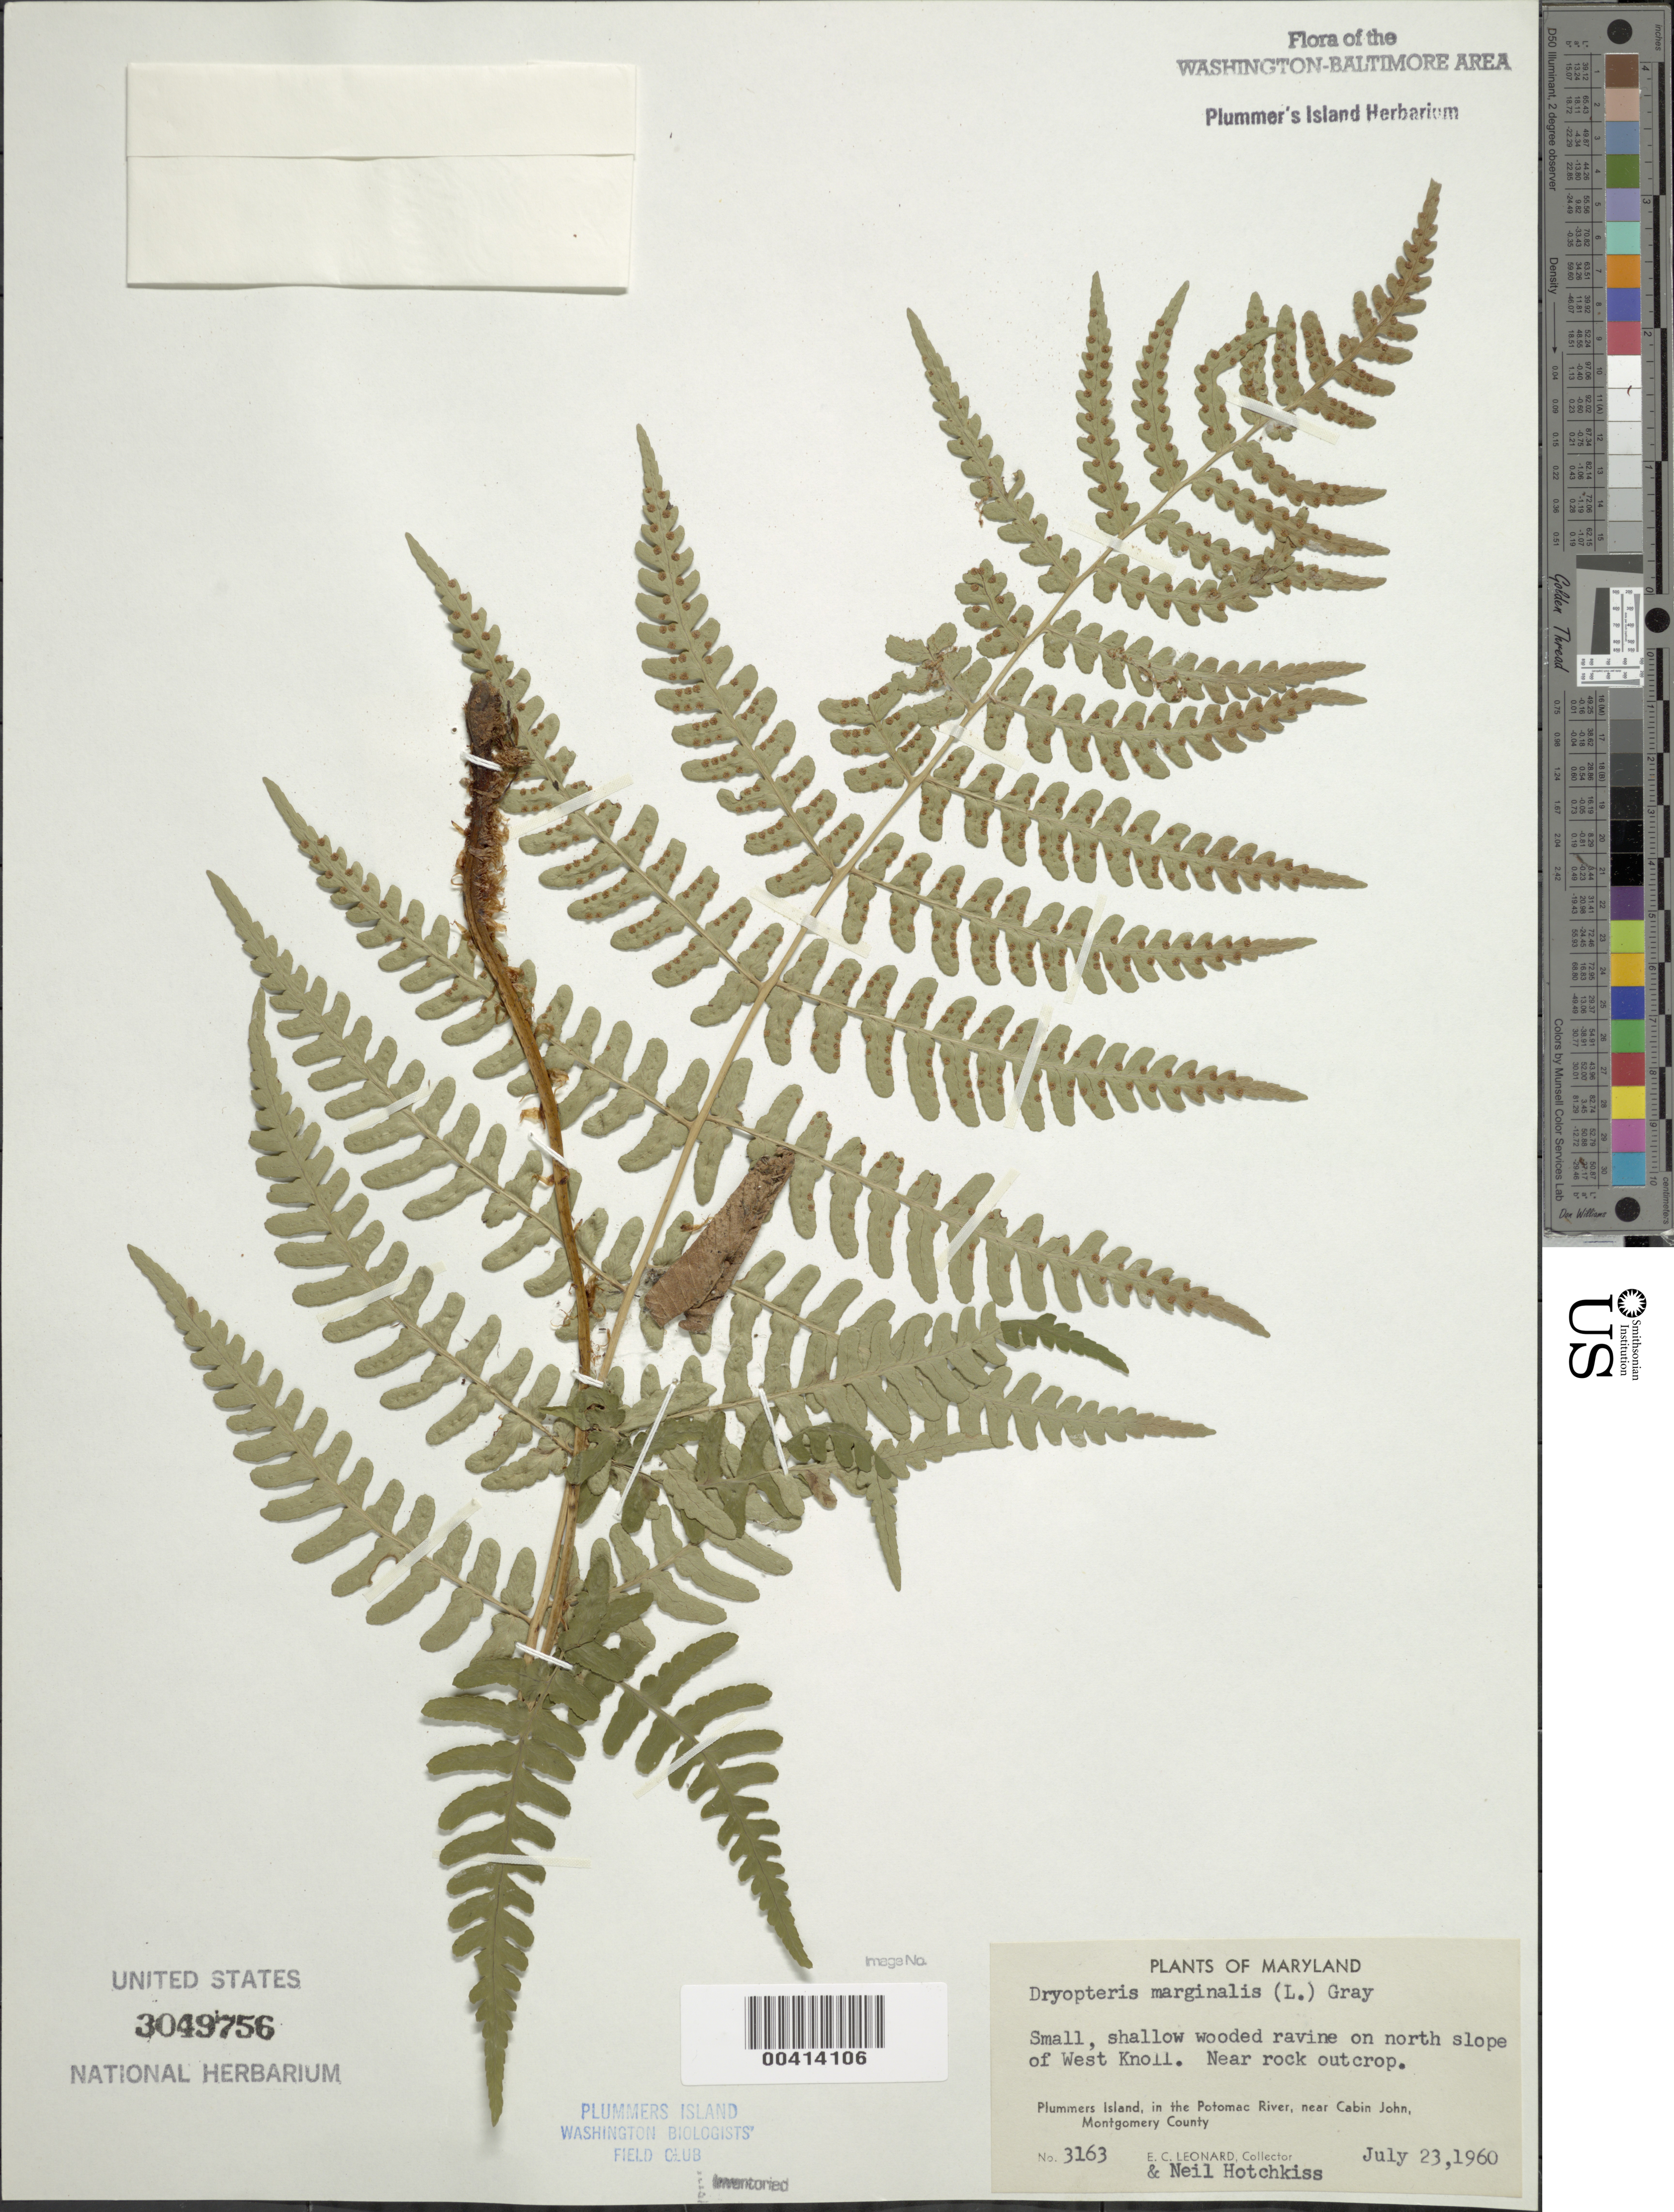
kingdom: Plantae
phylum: Tracheophyta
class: Polypodiopsida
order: Polypodiales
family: Dryopteridaceae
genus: Dryopteris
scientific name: Dryopteris marginalis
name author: (L.) A. Gray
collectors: E. C. Leonard & N. Hotchkiss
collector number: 3163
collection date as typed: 23 Jul 1960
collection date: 1960-07-23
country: United States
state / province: Maryland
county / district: Montgomery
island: Plummers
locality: Plummer's Island; north slope of west knoll near rock outcrop C. & O. Canal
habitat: Small shallow ravine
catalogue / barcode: US 3049756